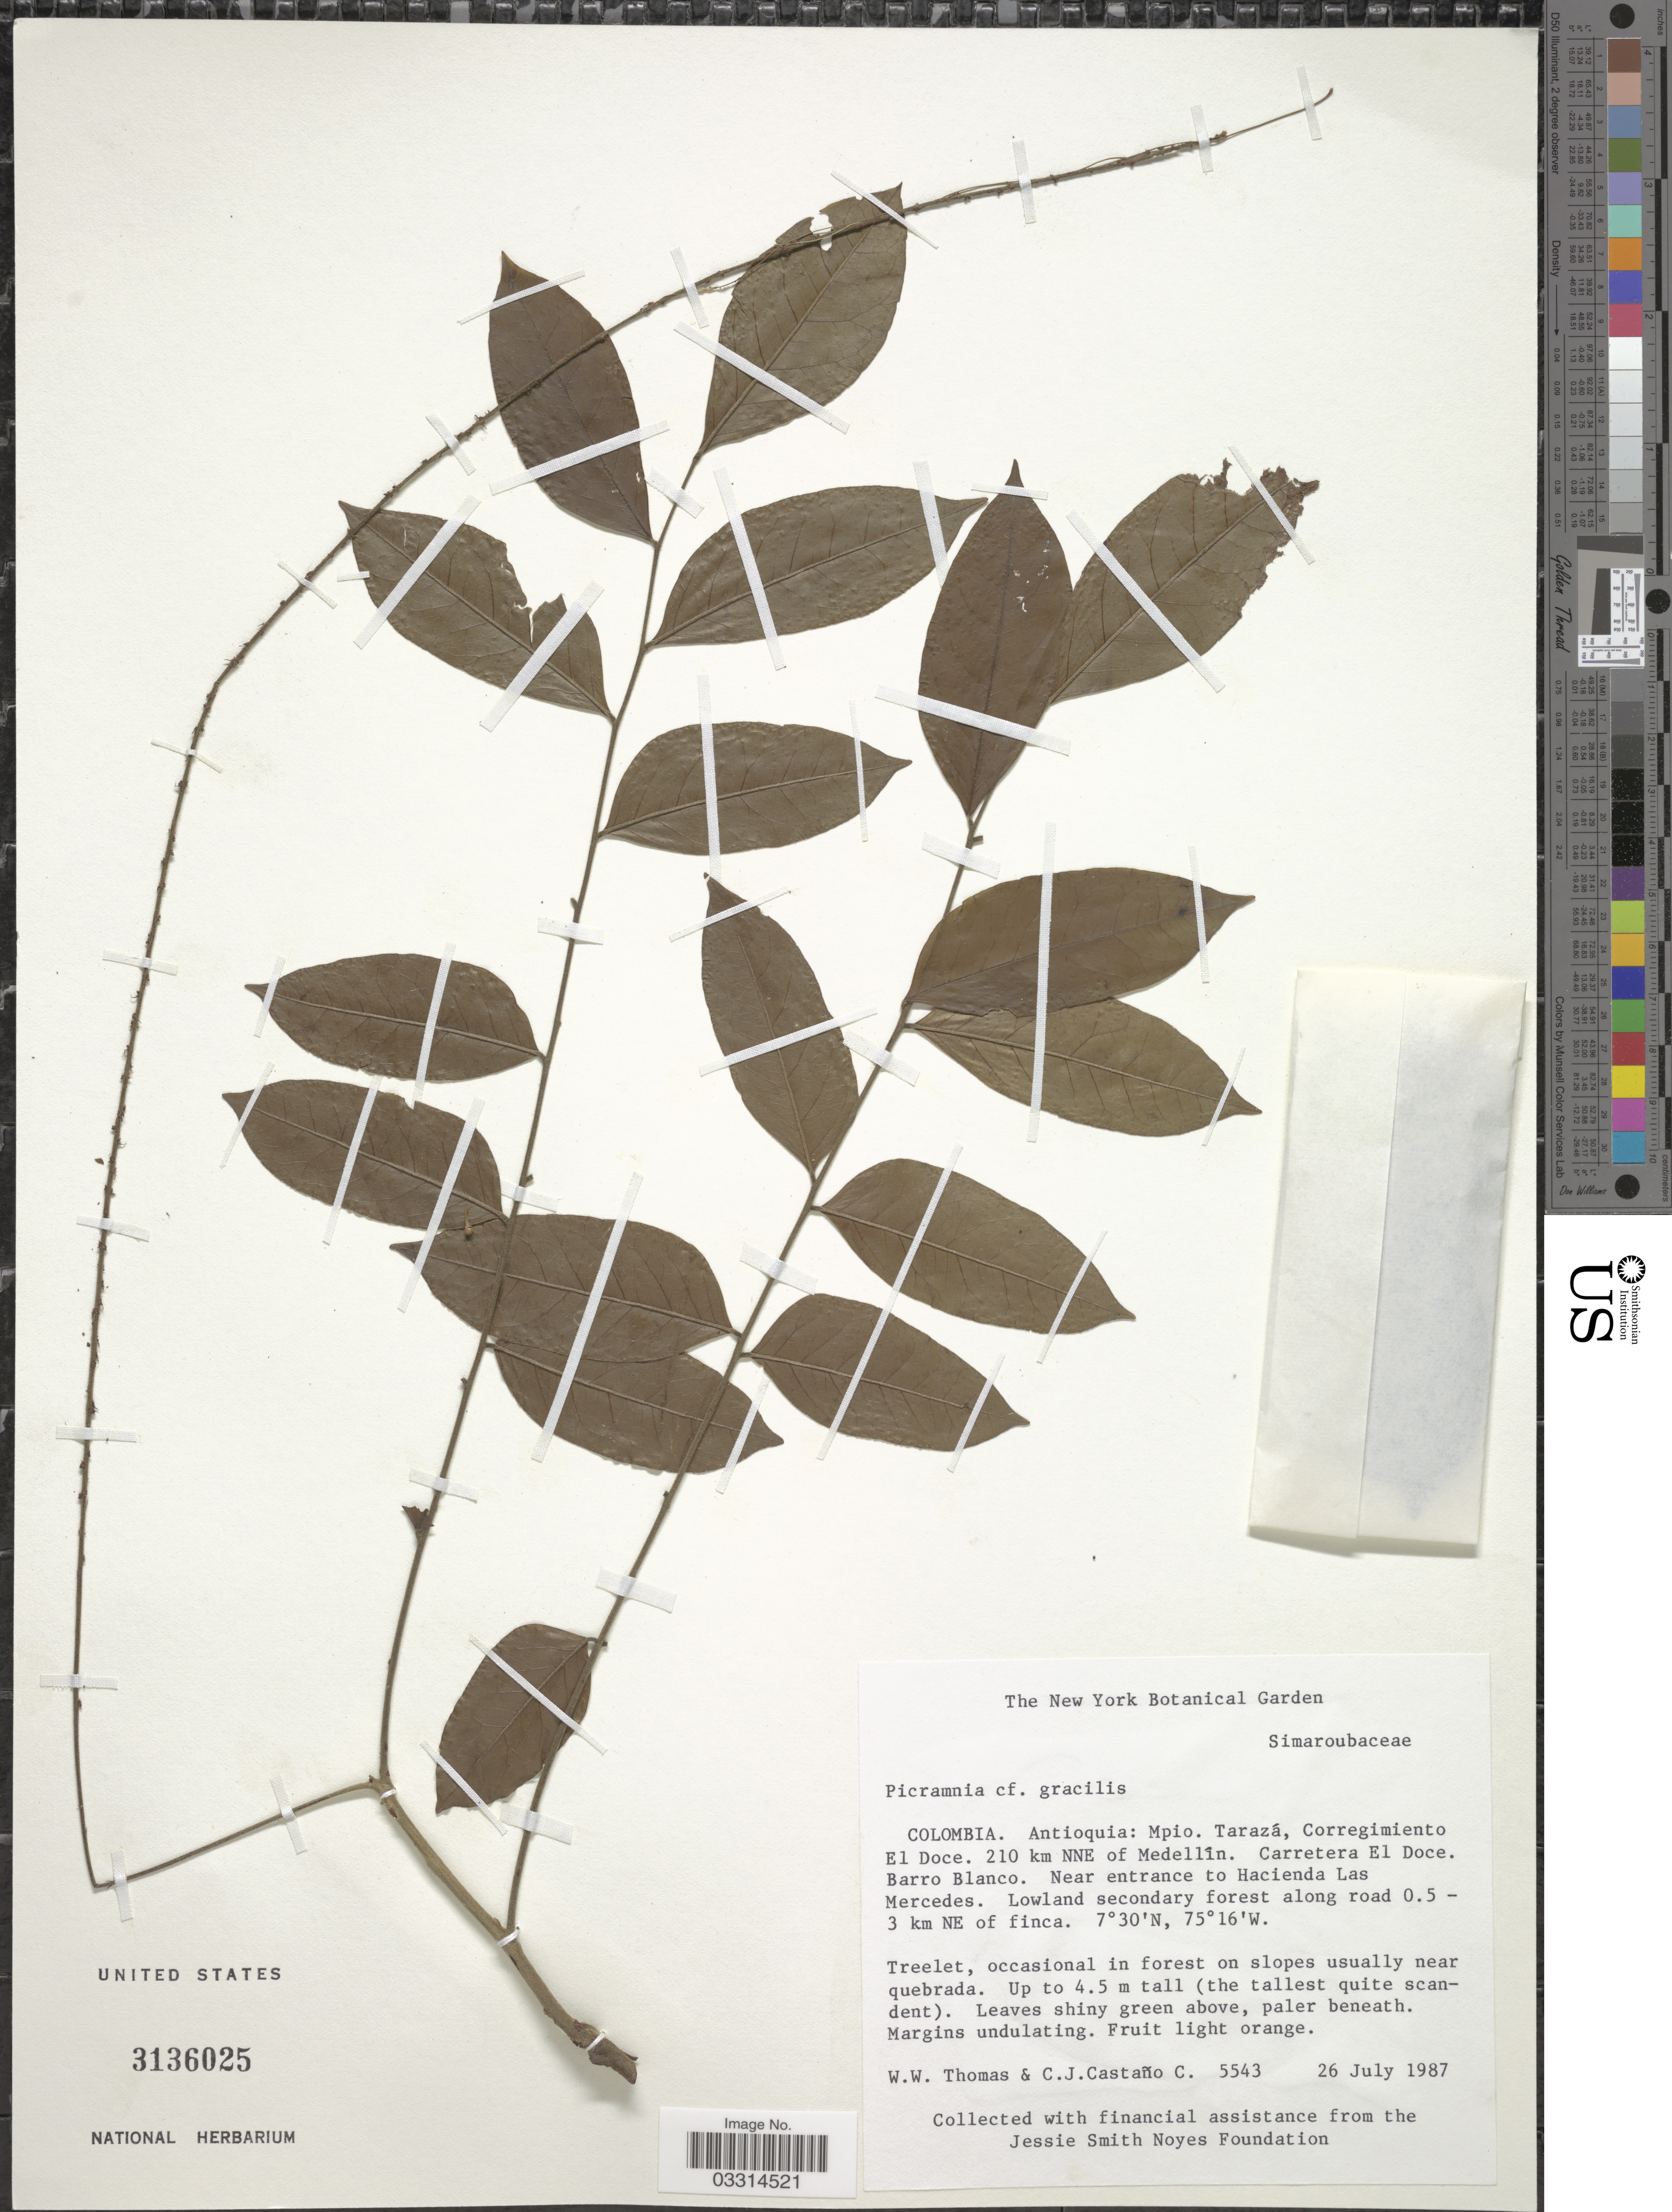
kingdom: Plantae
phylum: Tracheophyta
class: Magnoliopsida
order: Picramniales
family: Picramniaceae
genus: Picramnia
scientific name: Picramnia gracilis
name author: Tul.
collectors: W. Thomas & C. Castano-C.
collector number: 5543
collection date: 1987-07-26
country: Colombia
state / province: Antioquia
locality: Mpio. Tarazá, Corregimiento El Doce. 210 km NNE of Medellín. Carretera El Doce. Barro Blanco. Near entrance to Hacienda Las Mercedes. Lowland secondary forest along road 0.5-3 km NE of finca.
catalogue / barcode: US 3136025